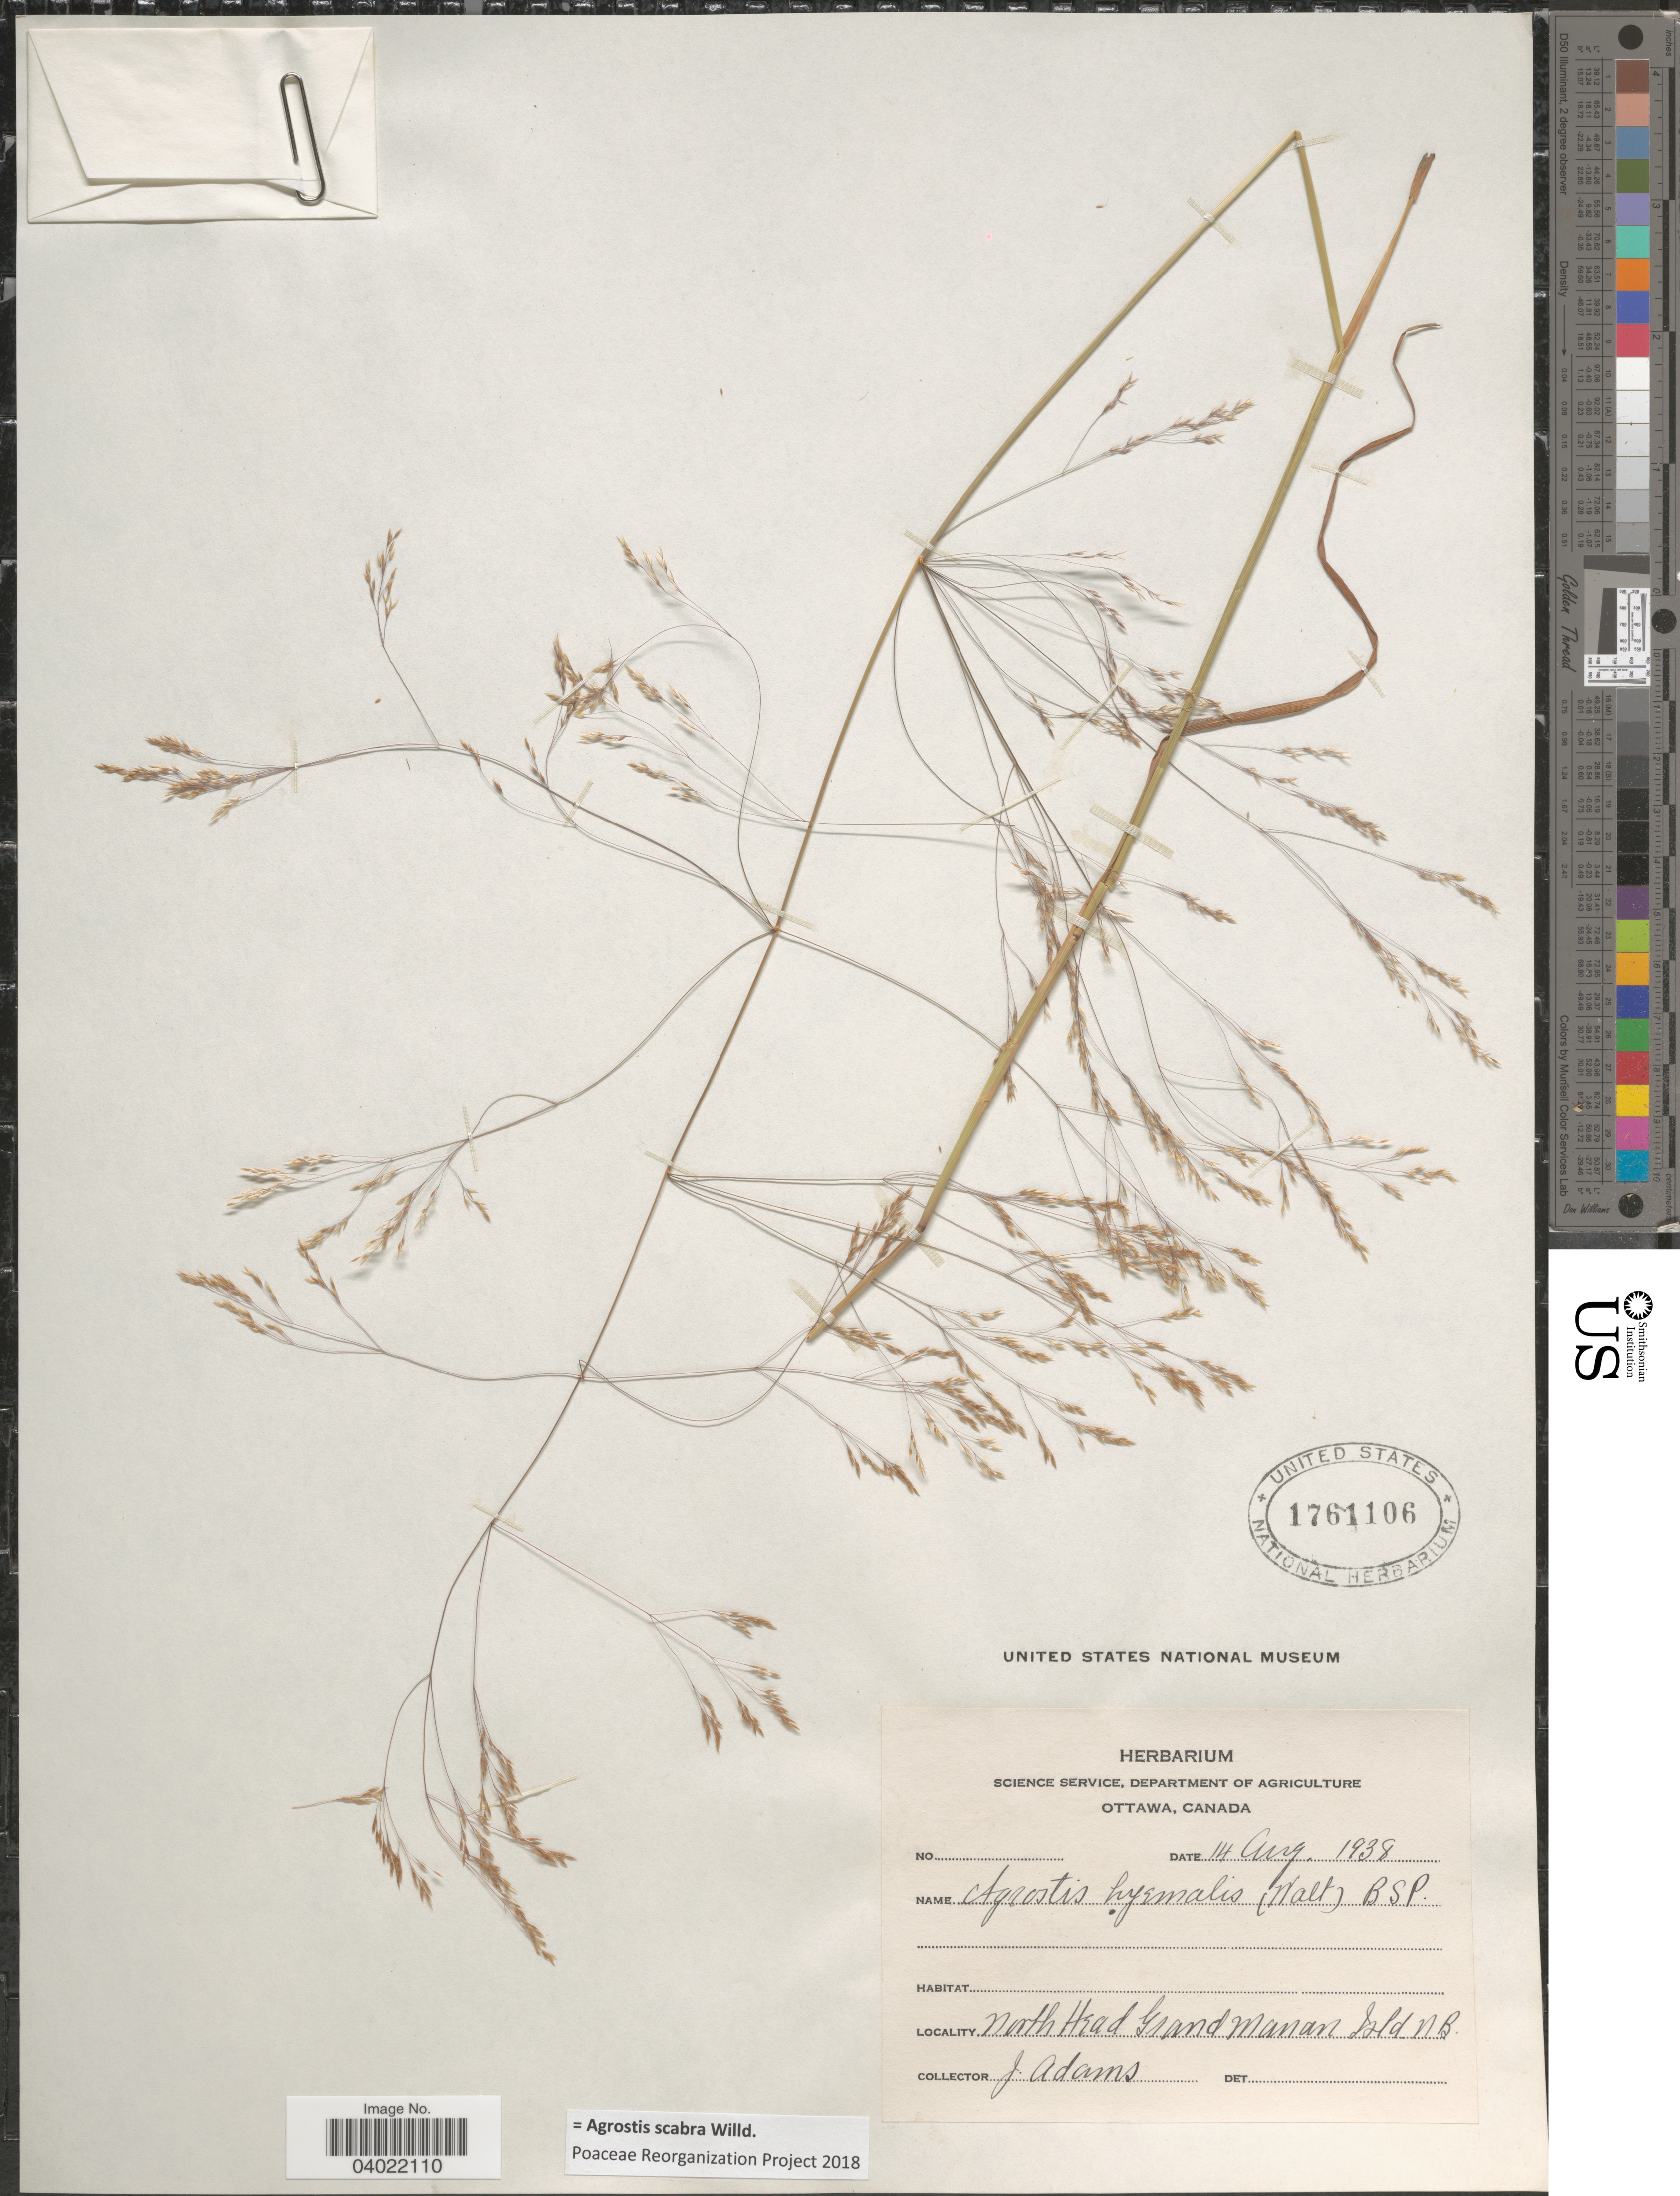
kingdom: Plantae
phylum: Tracheophyta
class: Liliopsida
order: Poales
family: Poaceae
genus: Agrostis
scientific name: Agrostis scabra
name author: Willd.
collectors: J. Adams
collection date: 1938-08-14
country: Canada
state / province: New Brunswick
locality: North Head Grand manan Isld.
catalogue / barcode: US 1761106